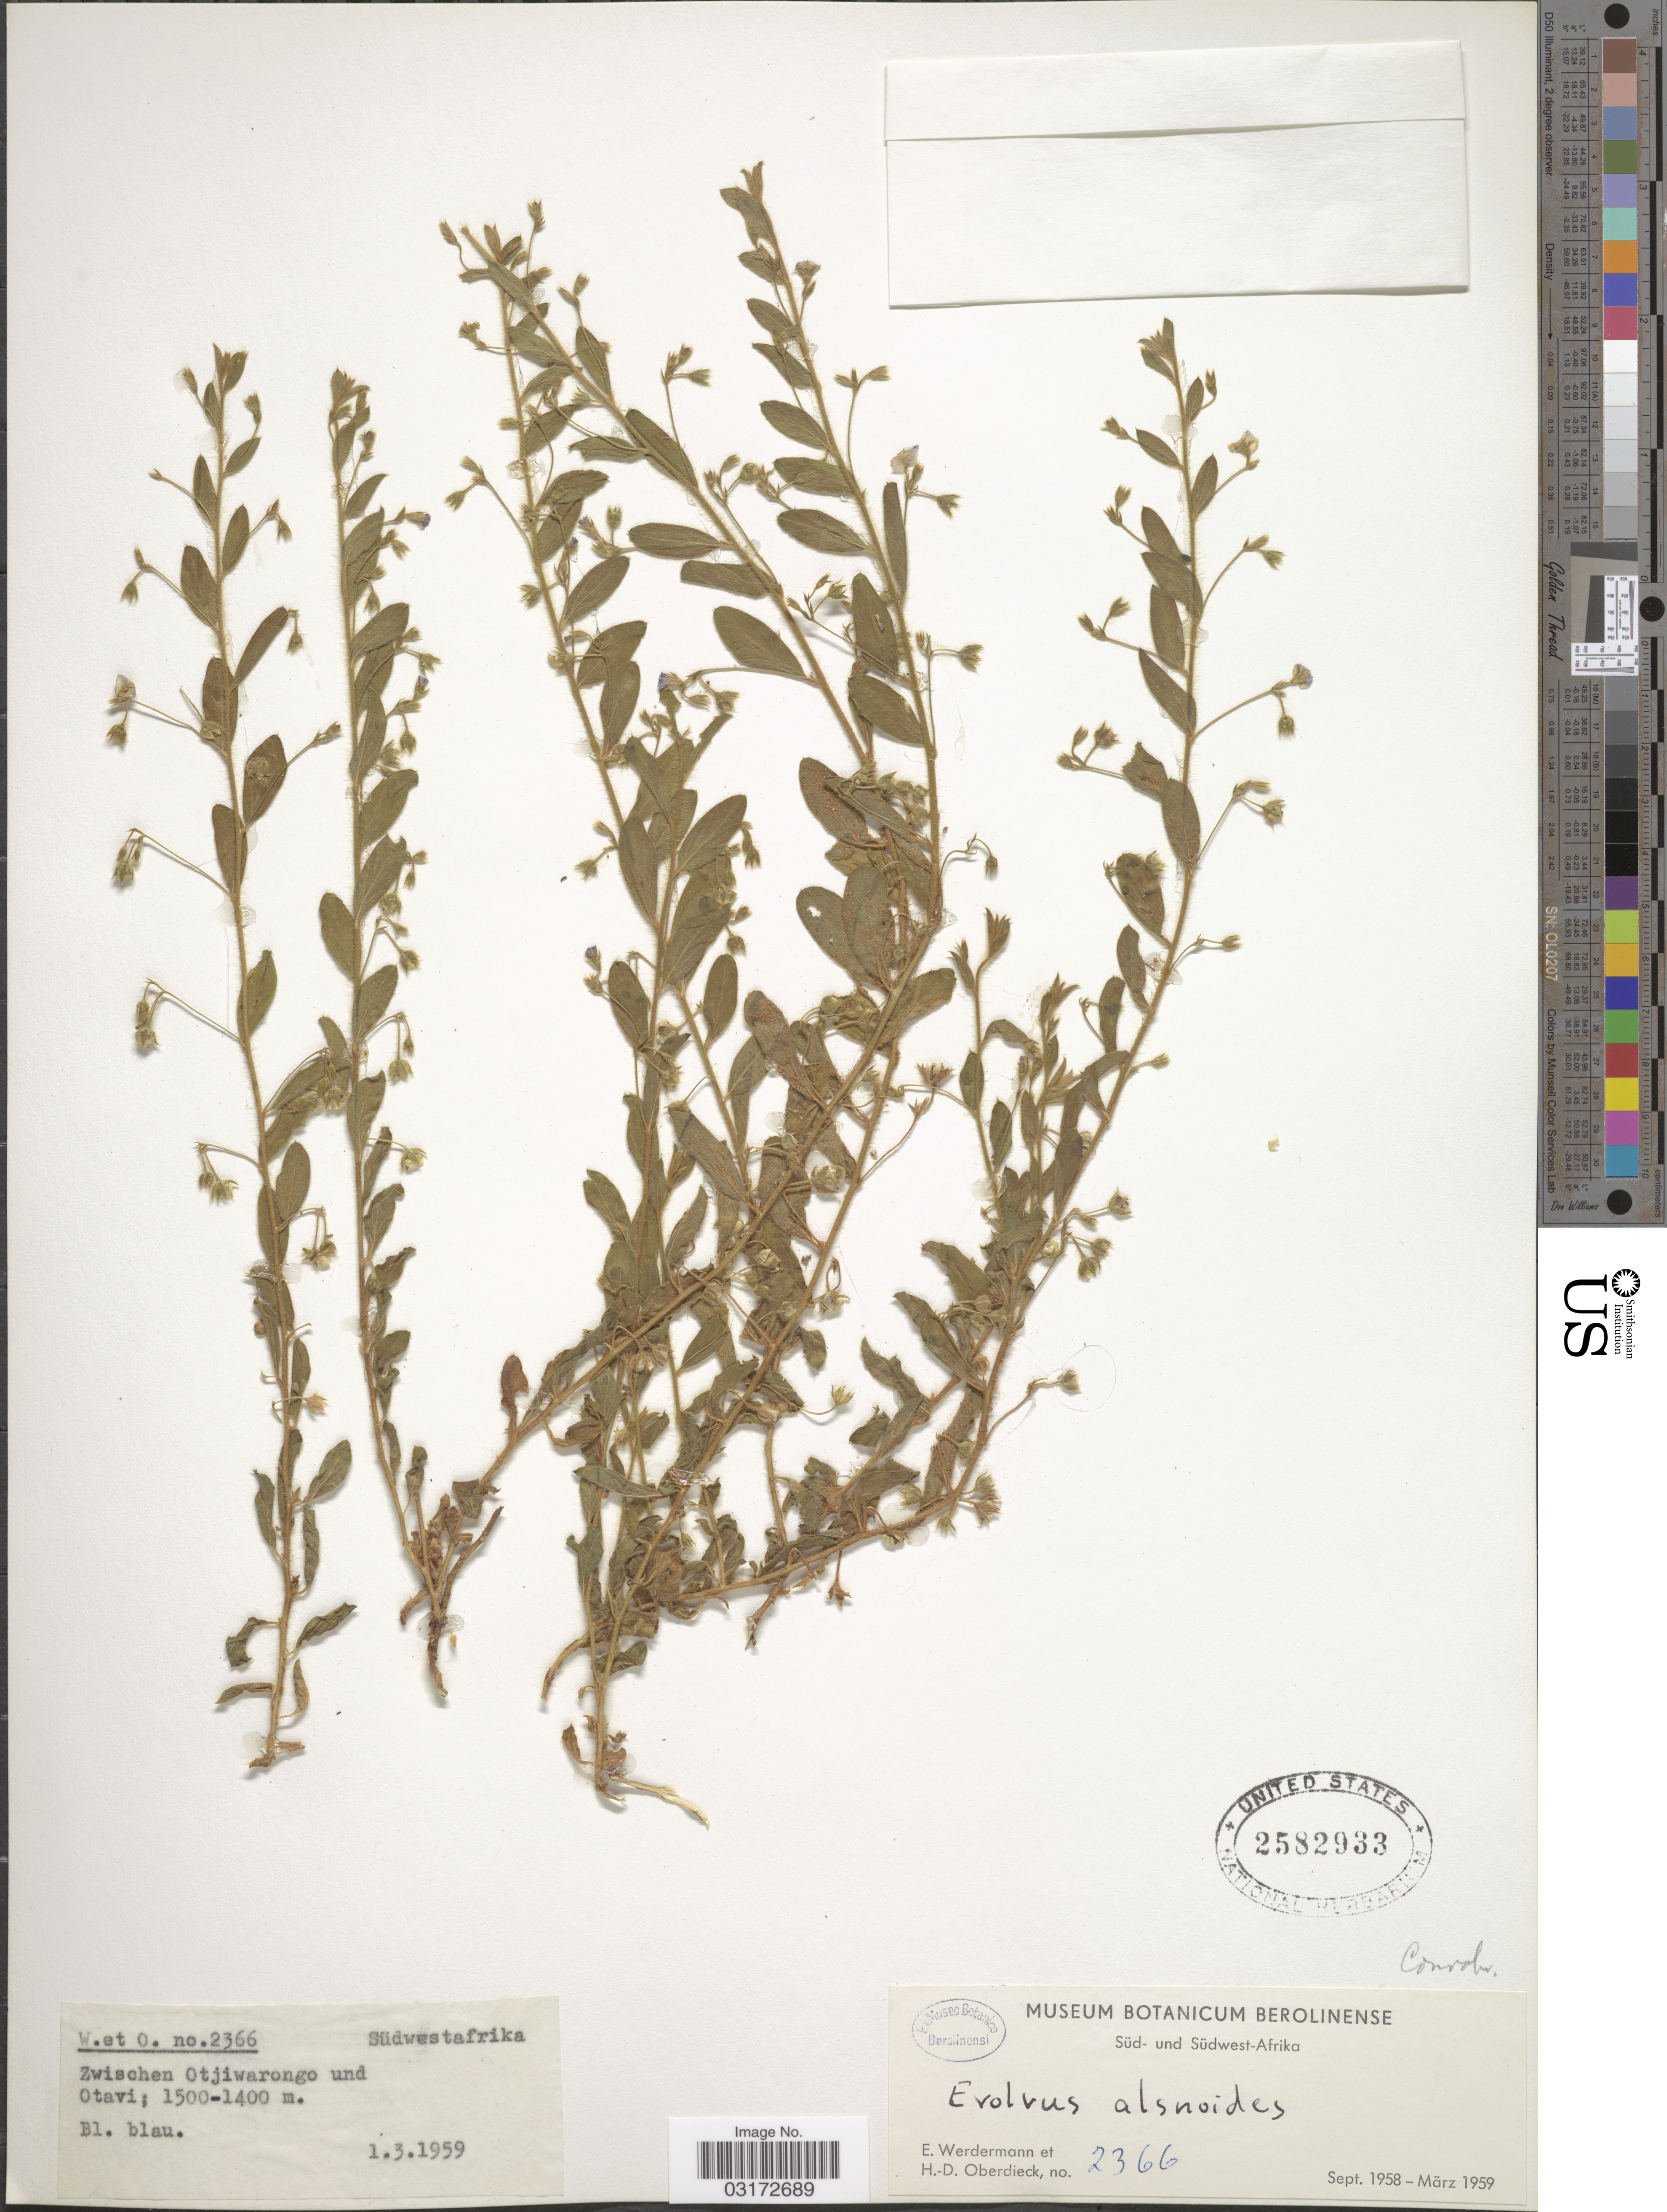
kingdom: Plantae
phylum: Tracheophyta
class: Magnoliopsida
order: Solanales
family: Convolvulaceae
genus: Evolvulus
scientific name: Evolvulus alsinoides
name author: (L.) L.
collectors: E. Werdermann & H. Oberdieck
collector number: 2366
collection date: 1959-03-01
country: Namibia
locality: Südwestafrika. Zwischen Otjiwarongo und Otavi.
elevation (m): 1400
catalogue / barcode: US 2582933